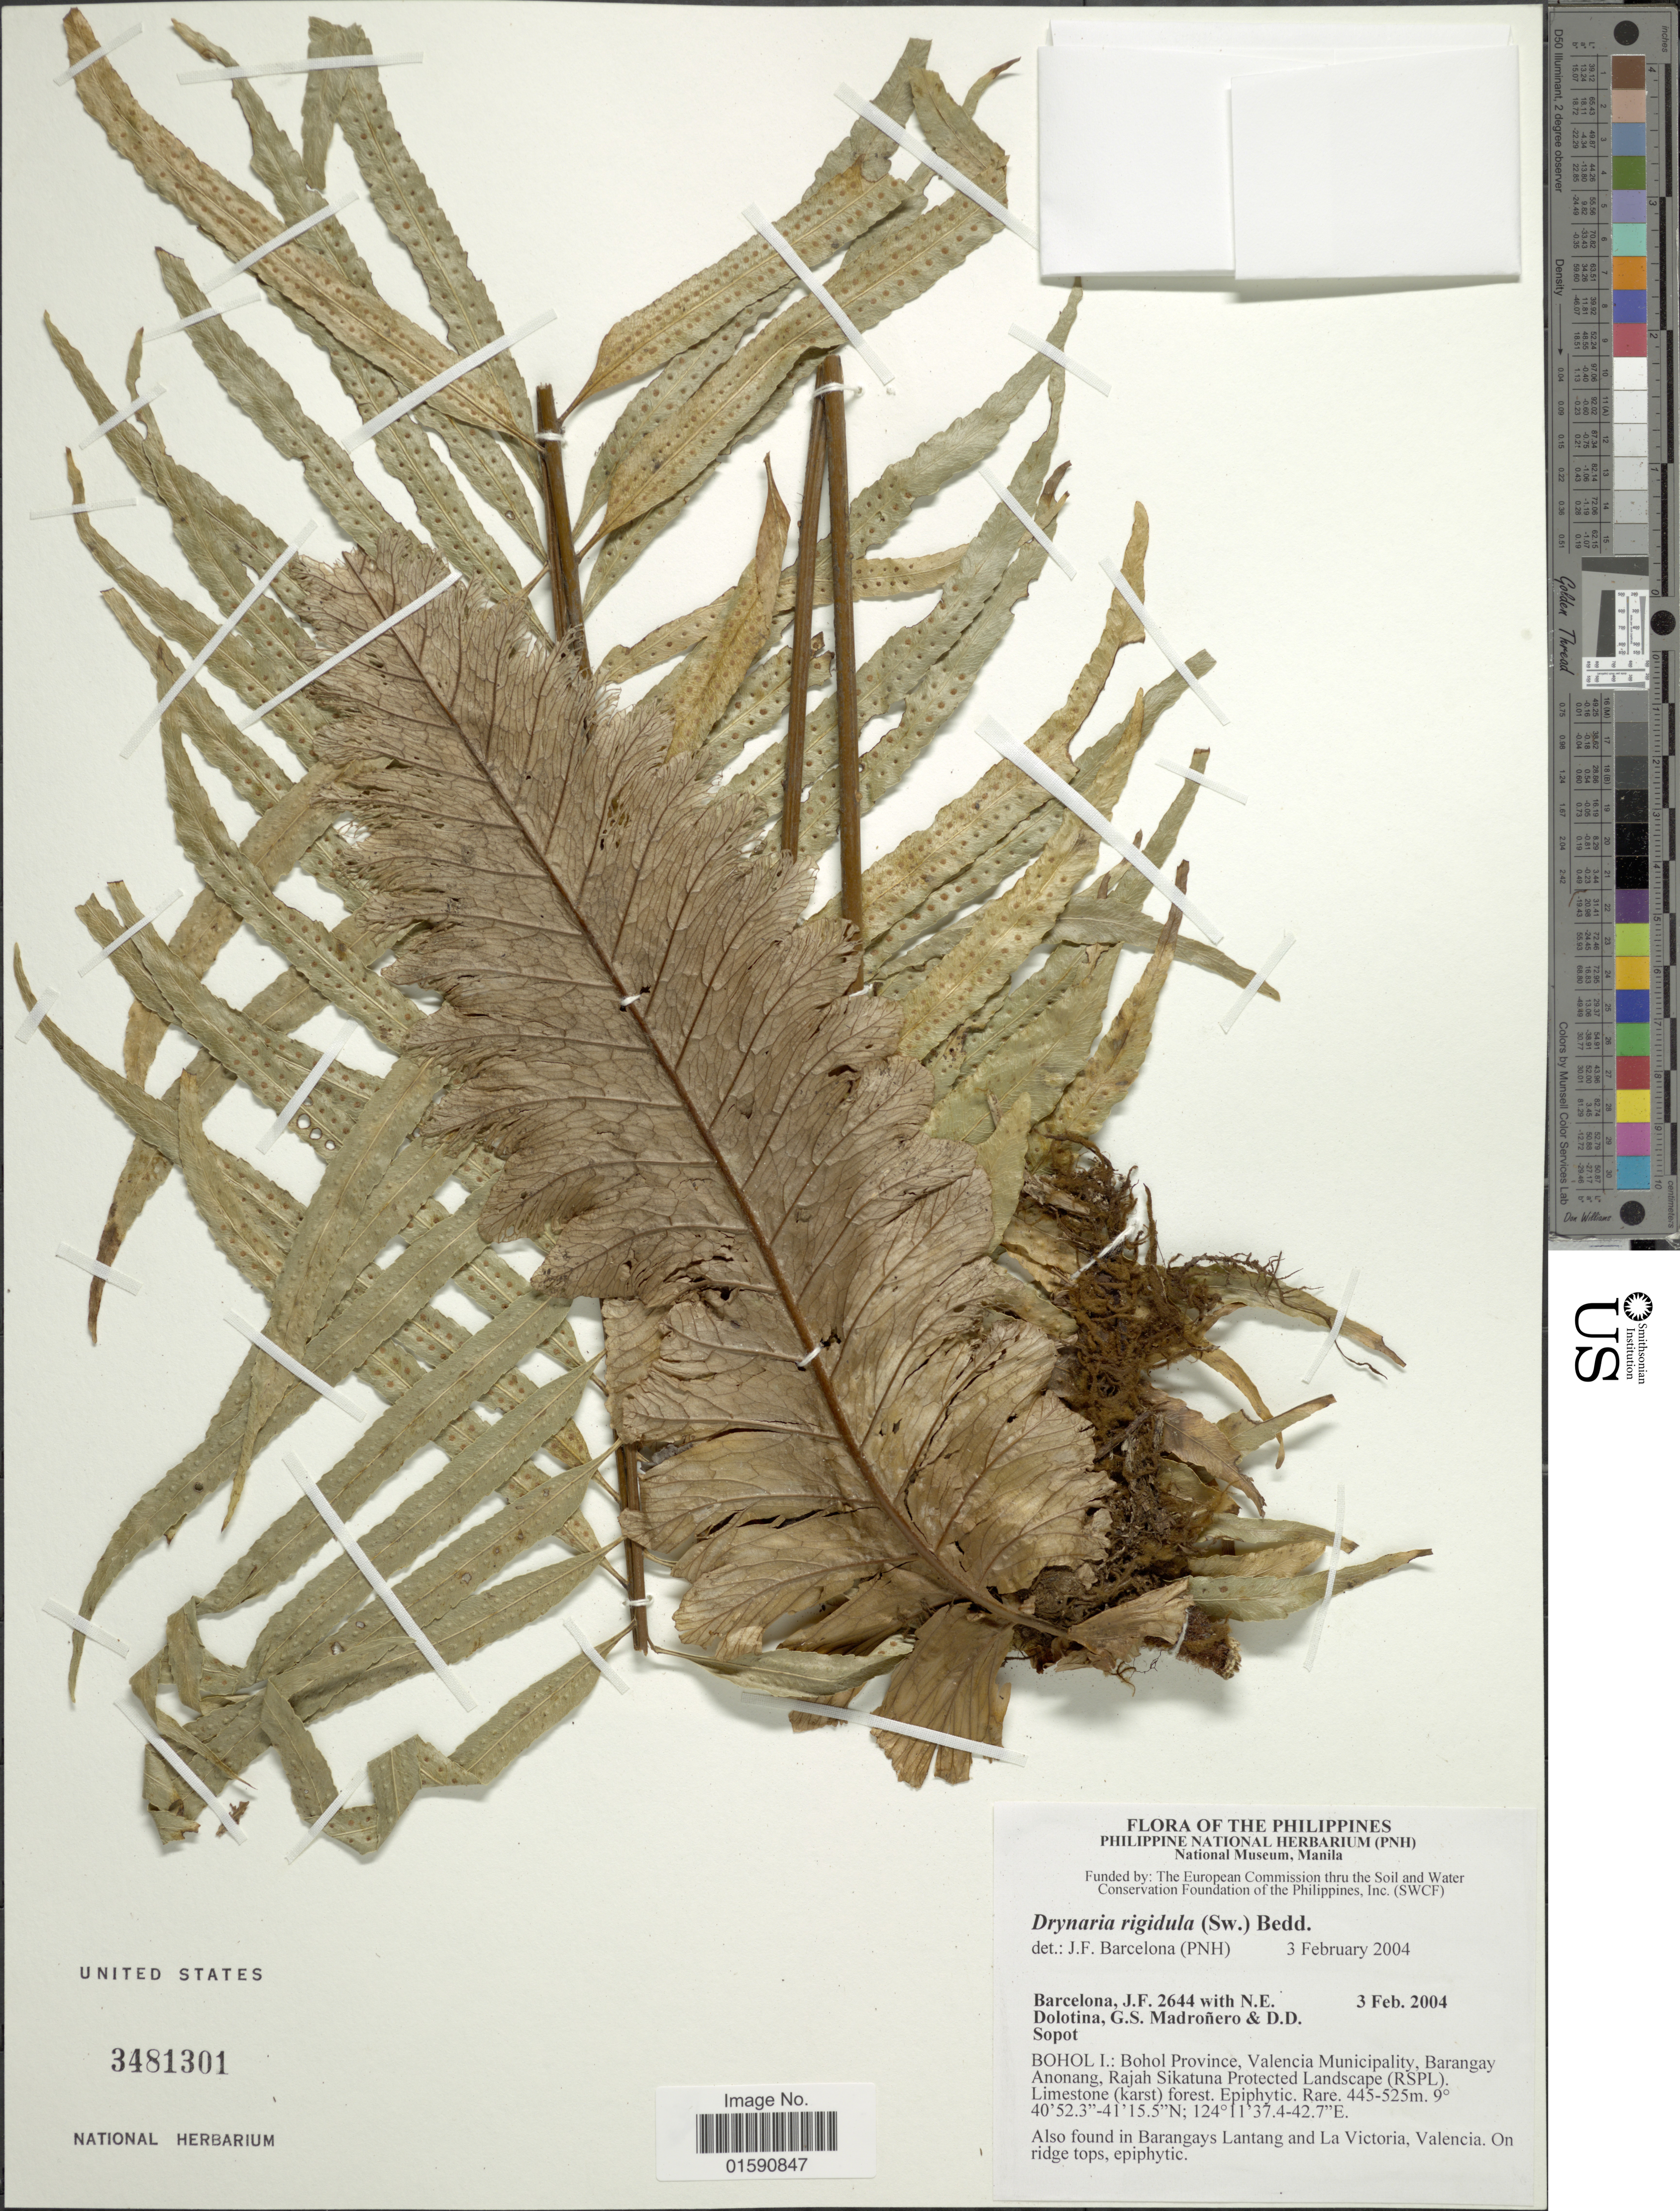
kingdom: Plantae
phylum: Tracheophyta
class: Polypodiopsida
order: Polypodiales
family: Polypodiaceae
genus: Drynaria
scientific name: Drynaria rigidula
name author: (Sw.) Bedd.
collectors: J. F. Barcelona, N. Dolotina, G. Madroñero & D. Sopot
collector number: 2644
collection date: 2004-02-03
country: Philippines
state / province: Central Visayas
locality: Bohol I.: Bohol Province, Valencia Municipality, Barangay Anonang, rajah Sikatuna Protected Landscape (RSLP)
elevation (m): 445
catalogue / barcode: US 3481301